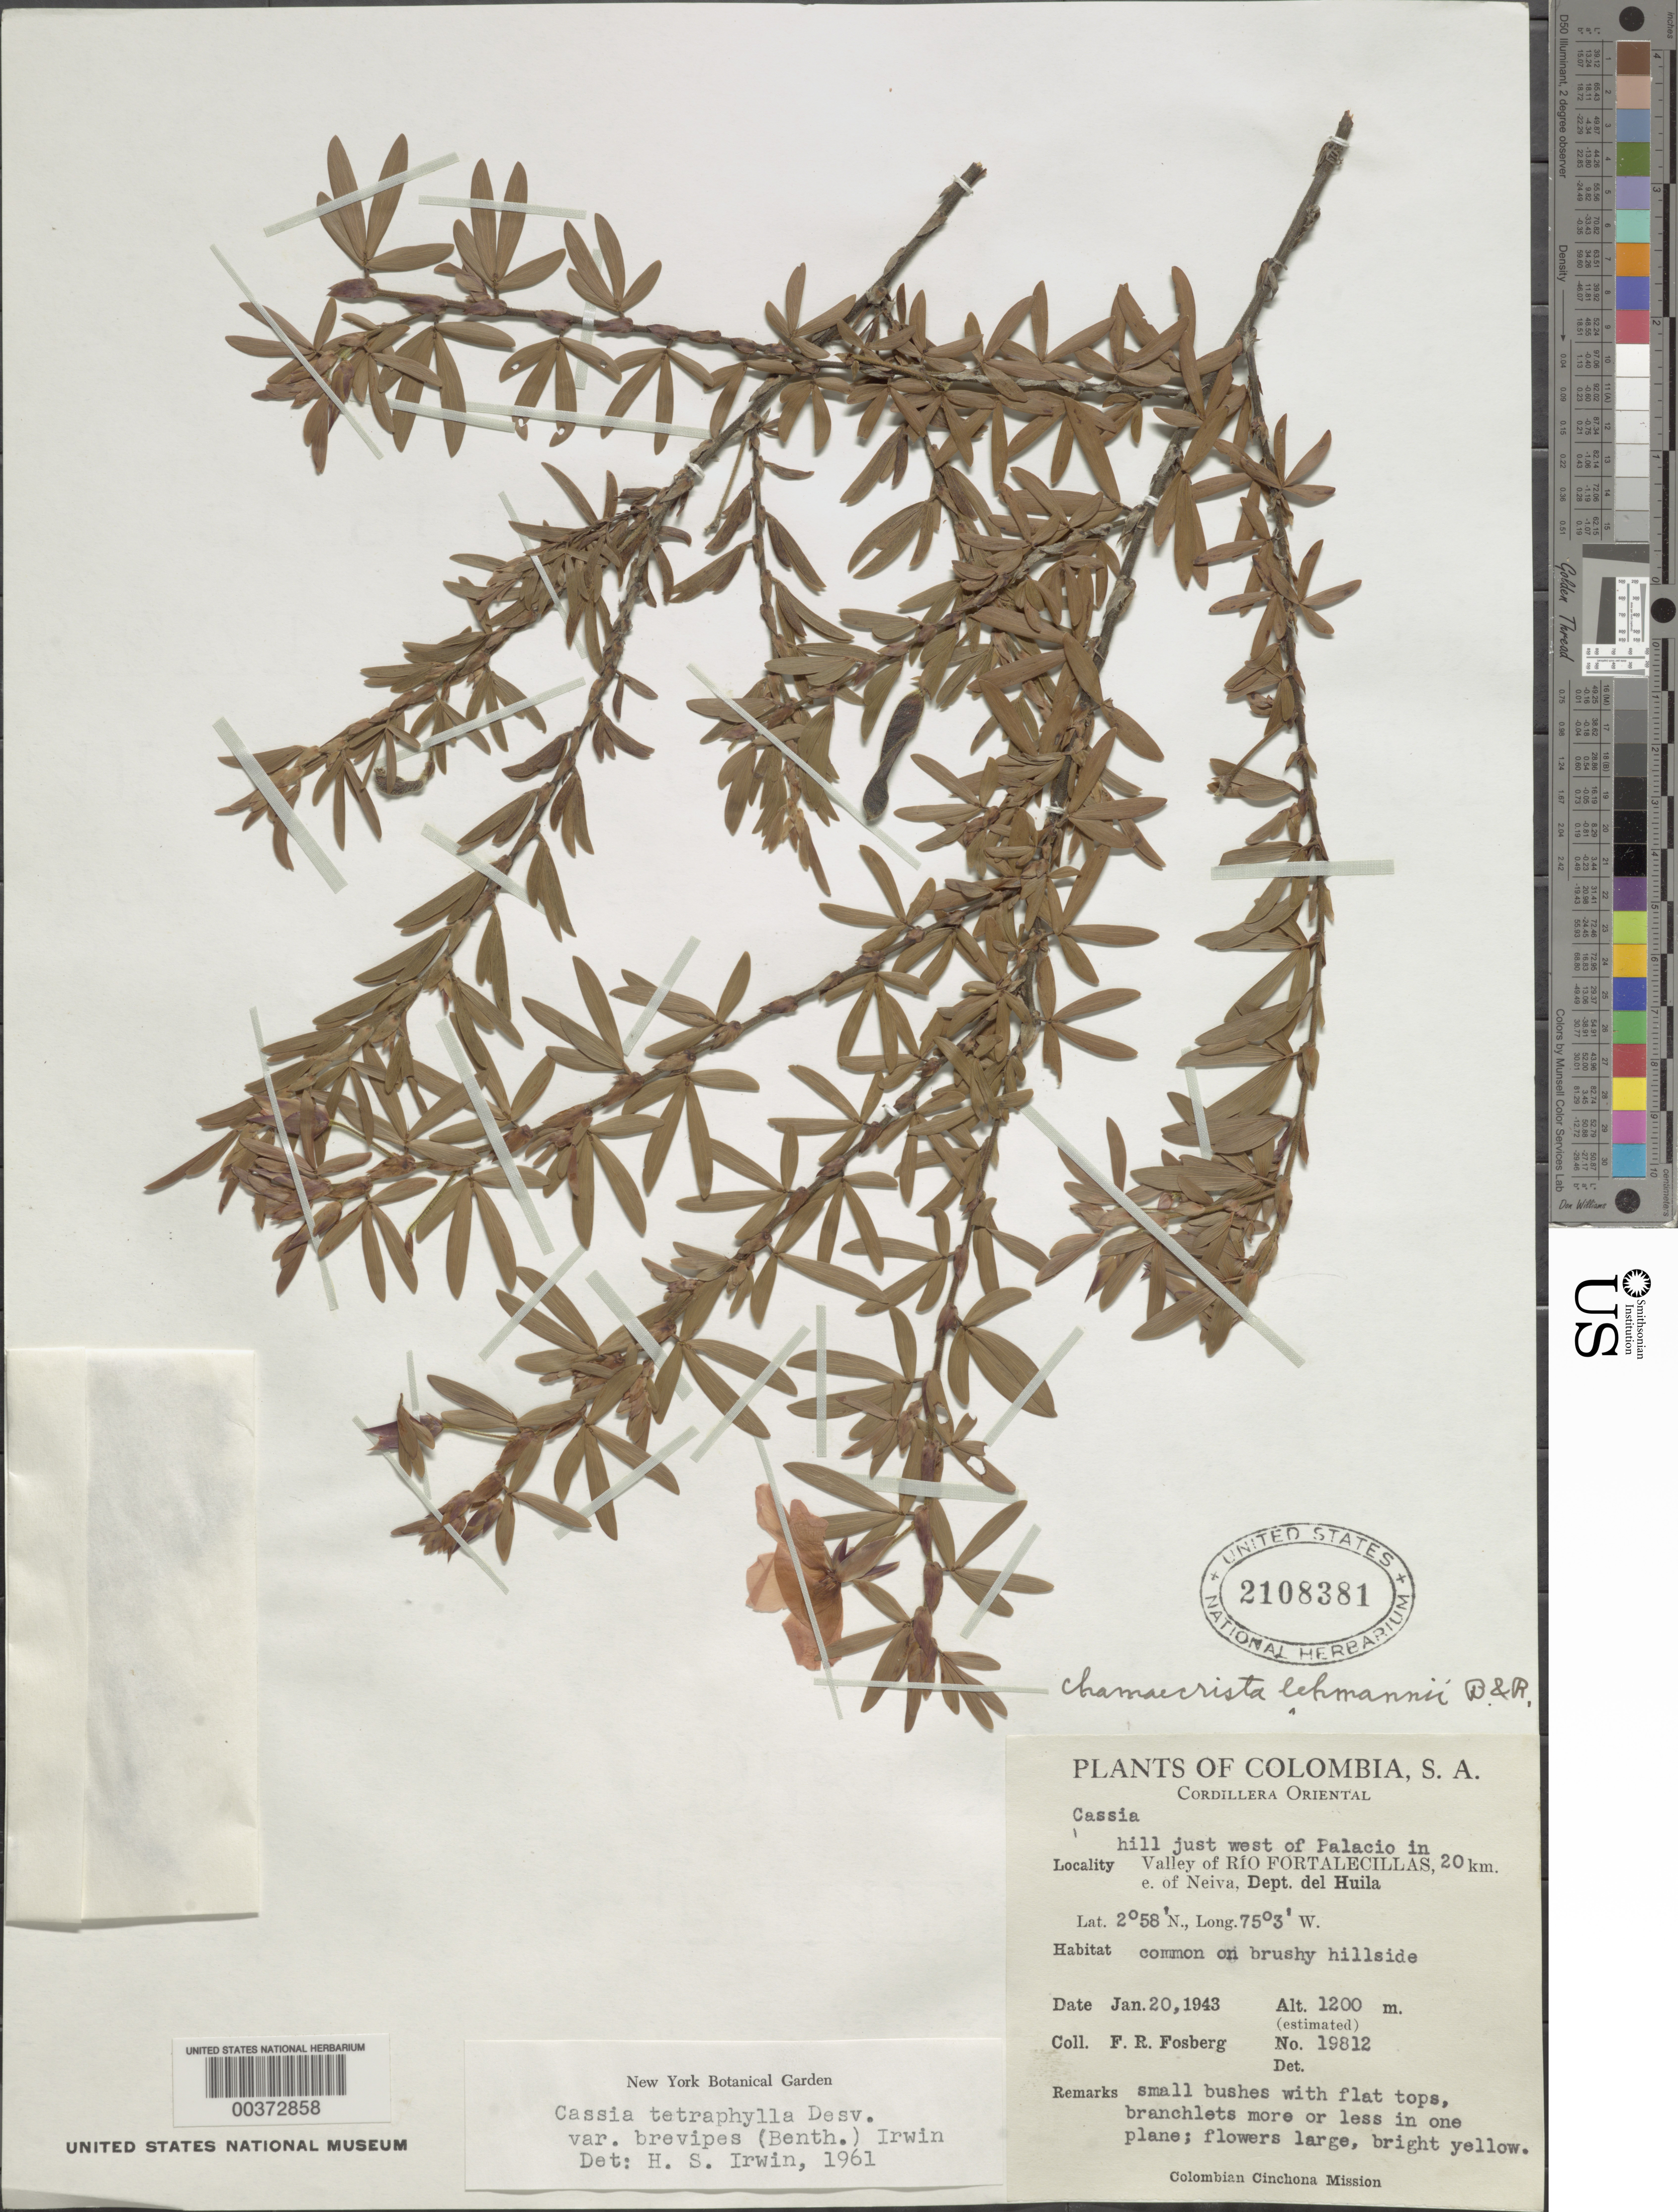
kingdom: Plantae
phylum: Tracheophyta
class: Magnoliopsida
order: Fabales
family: Fabaceae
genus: Chamaecrista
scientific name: Chamaecrista desvauxii var. brevipes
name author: (Benth.) H.S. Irwin & Barneby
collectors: F. R. Fosberg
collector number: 19812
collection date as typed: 20 Jan 1943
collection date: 1943-01-20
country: Colombia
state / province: Huila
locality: Hill just W of Palacio in Valley of Rio Fortalecillas, 20 km E of Neiva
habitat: Brushy hillside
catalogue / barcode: US 2108381